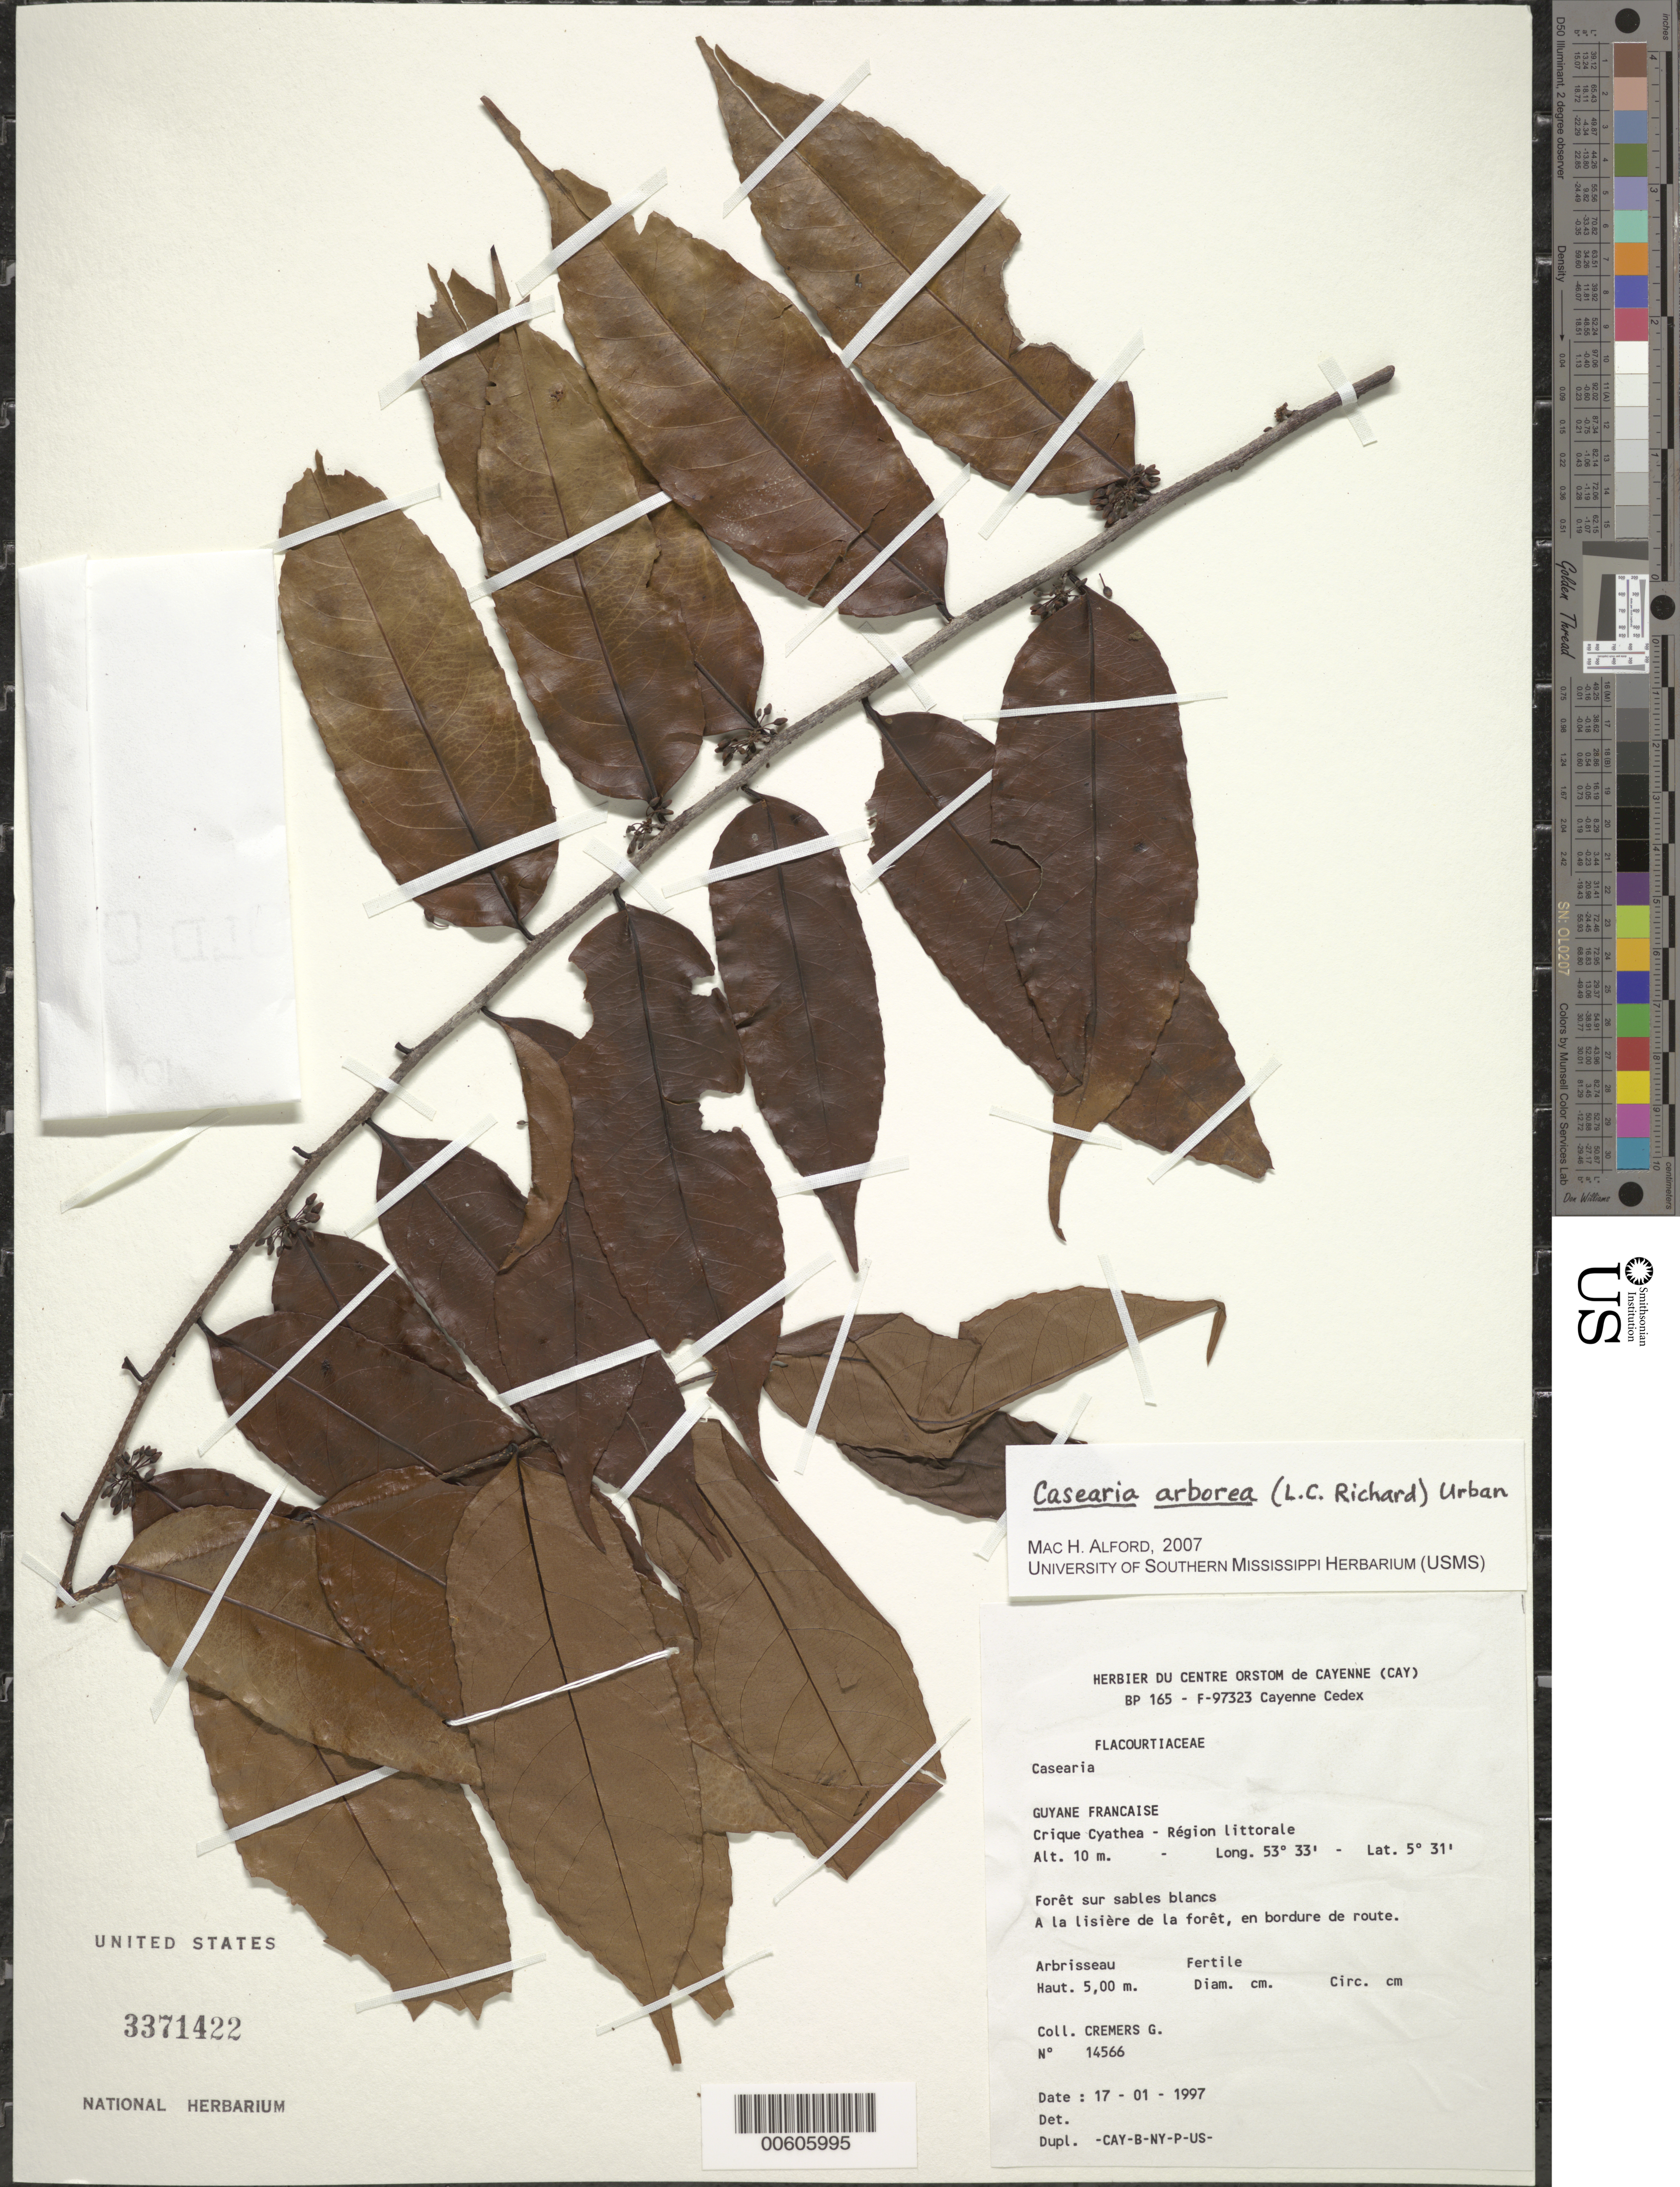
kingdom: Plantae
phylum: Tracheophyta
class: Magnoliopsida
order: Malpighiales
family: Salicaceae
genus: Casearia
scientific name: Casearia arborea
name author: (Rich.) Urb.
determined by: Alford, Mac Haverson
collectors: G. Cremers & F. Crozier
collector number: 14566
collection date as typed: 17-Jan-97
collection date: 1997-01-17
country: French Guiana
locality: Crique Cyathea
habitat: Region littorale; foret sur sables blancs, a la lisiere de la foret, en bordure de route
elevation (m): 10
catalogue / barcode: US 3371422